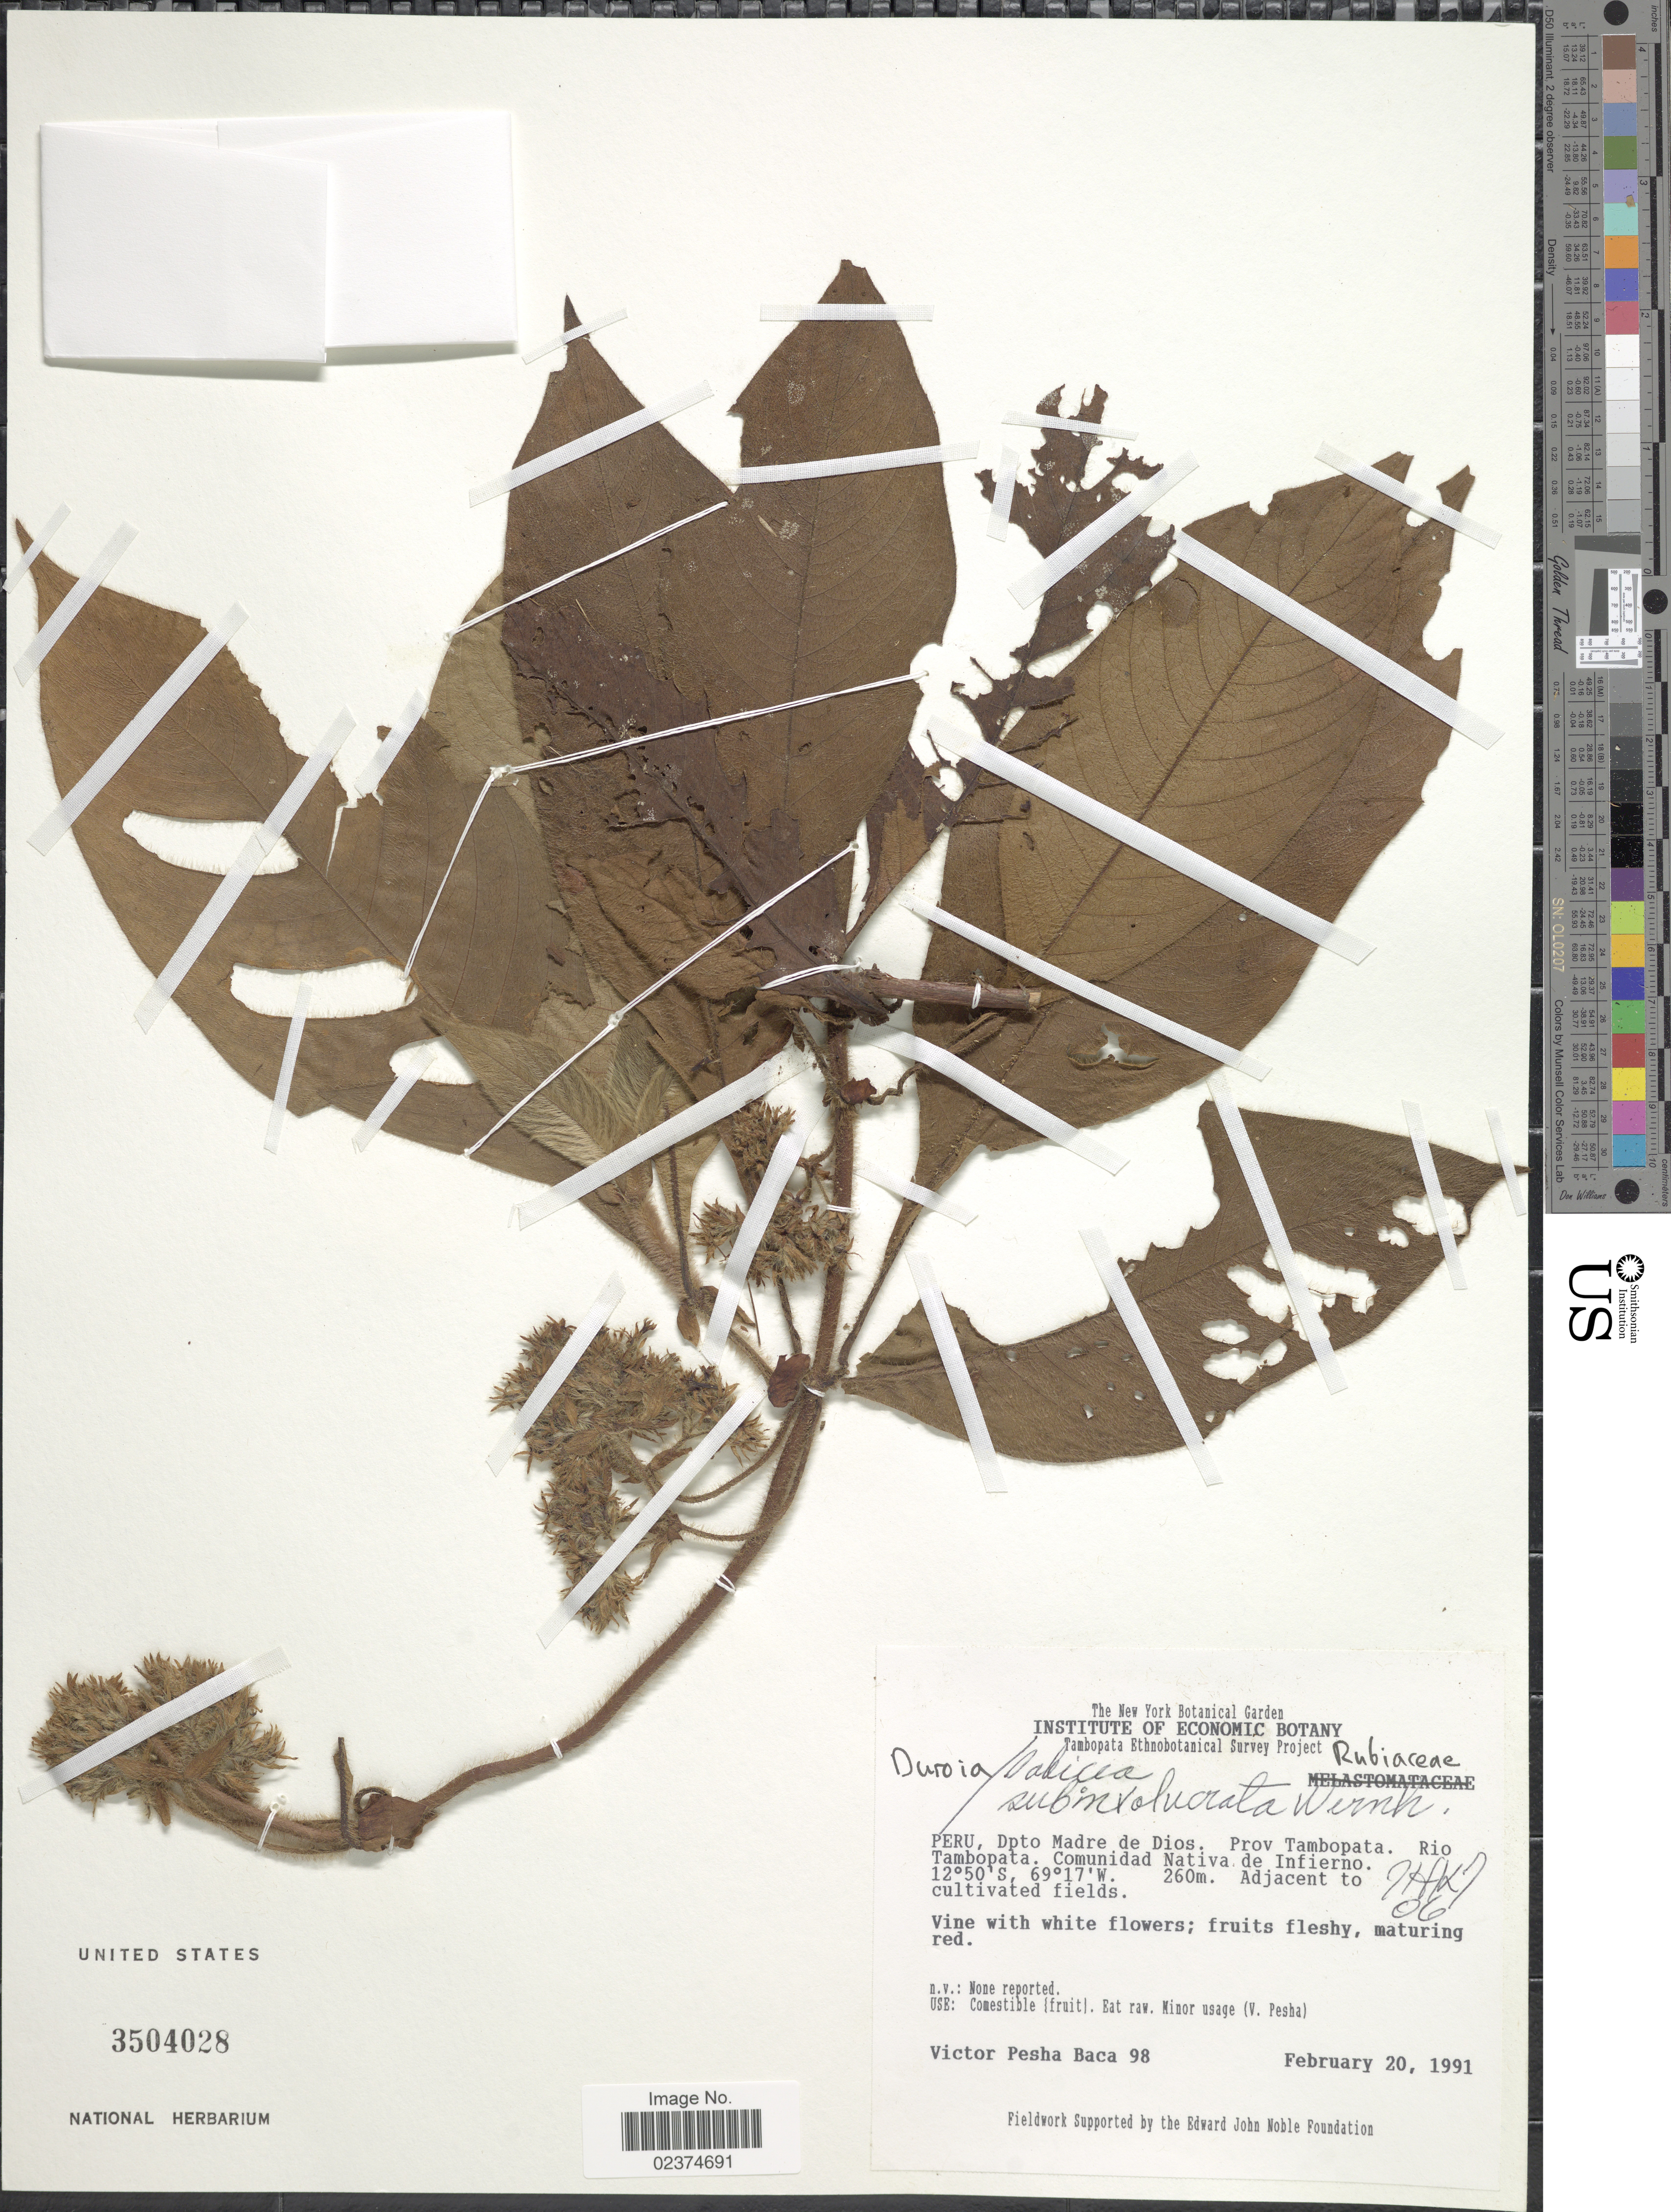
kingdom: Plantae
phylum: Tracheophyta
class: Magnoliopsida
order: Gentianales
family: Rubiaceae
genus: Sabicea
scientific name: Sabicea subinvolucrata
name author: Wernham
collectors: V. Pesha Baca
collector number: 98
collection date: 1991-02-20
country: Peru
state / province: Madre de Dios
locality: Prov. Tambopata, Rio Tambopata, Comunidad Nativa de Infierno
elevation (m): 260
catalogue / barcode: US 3504028